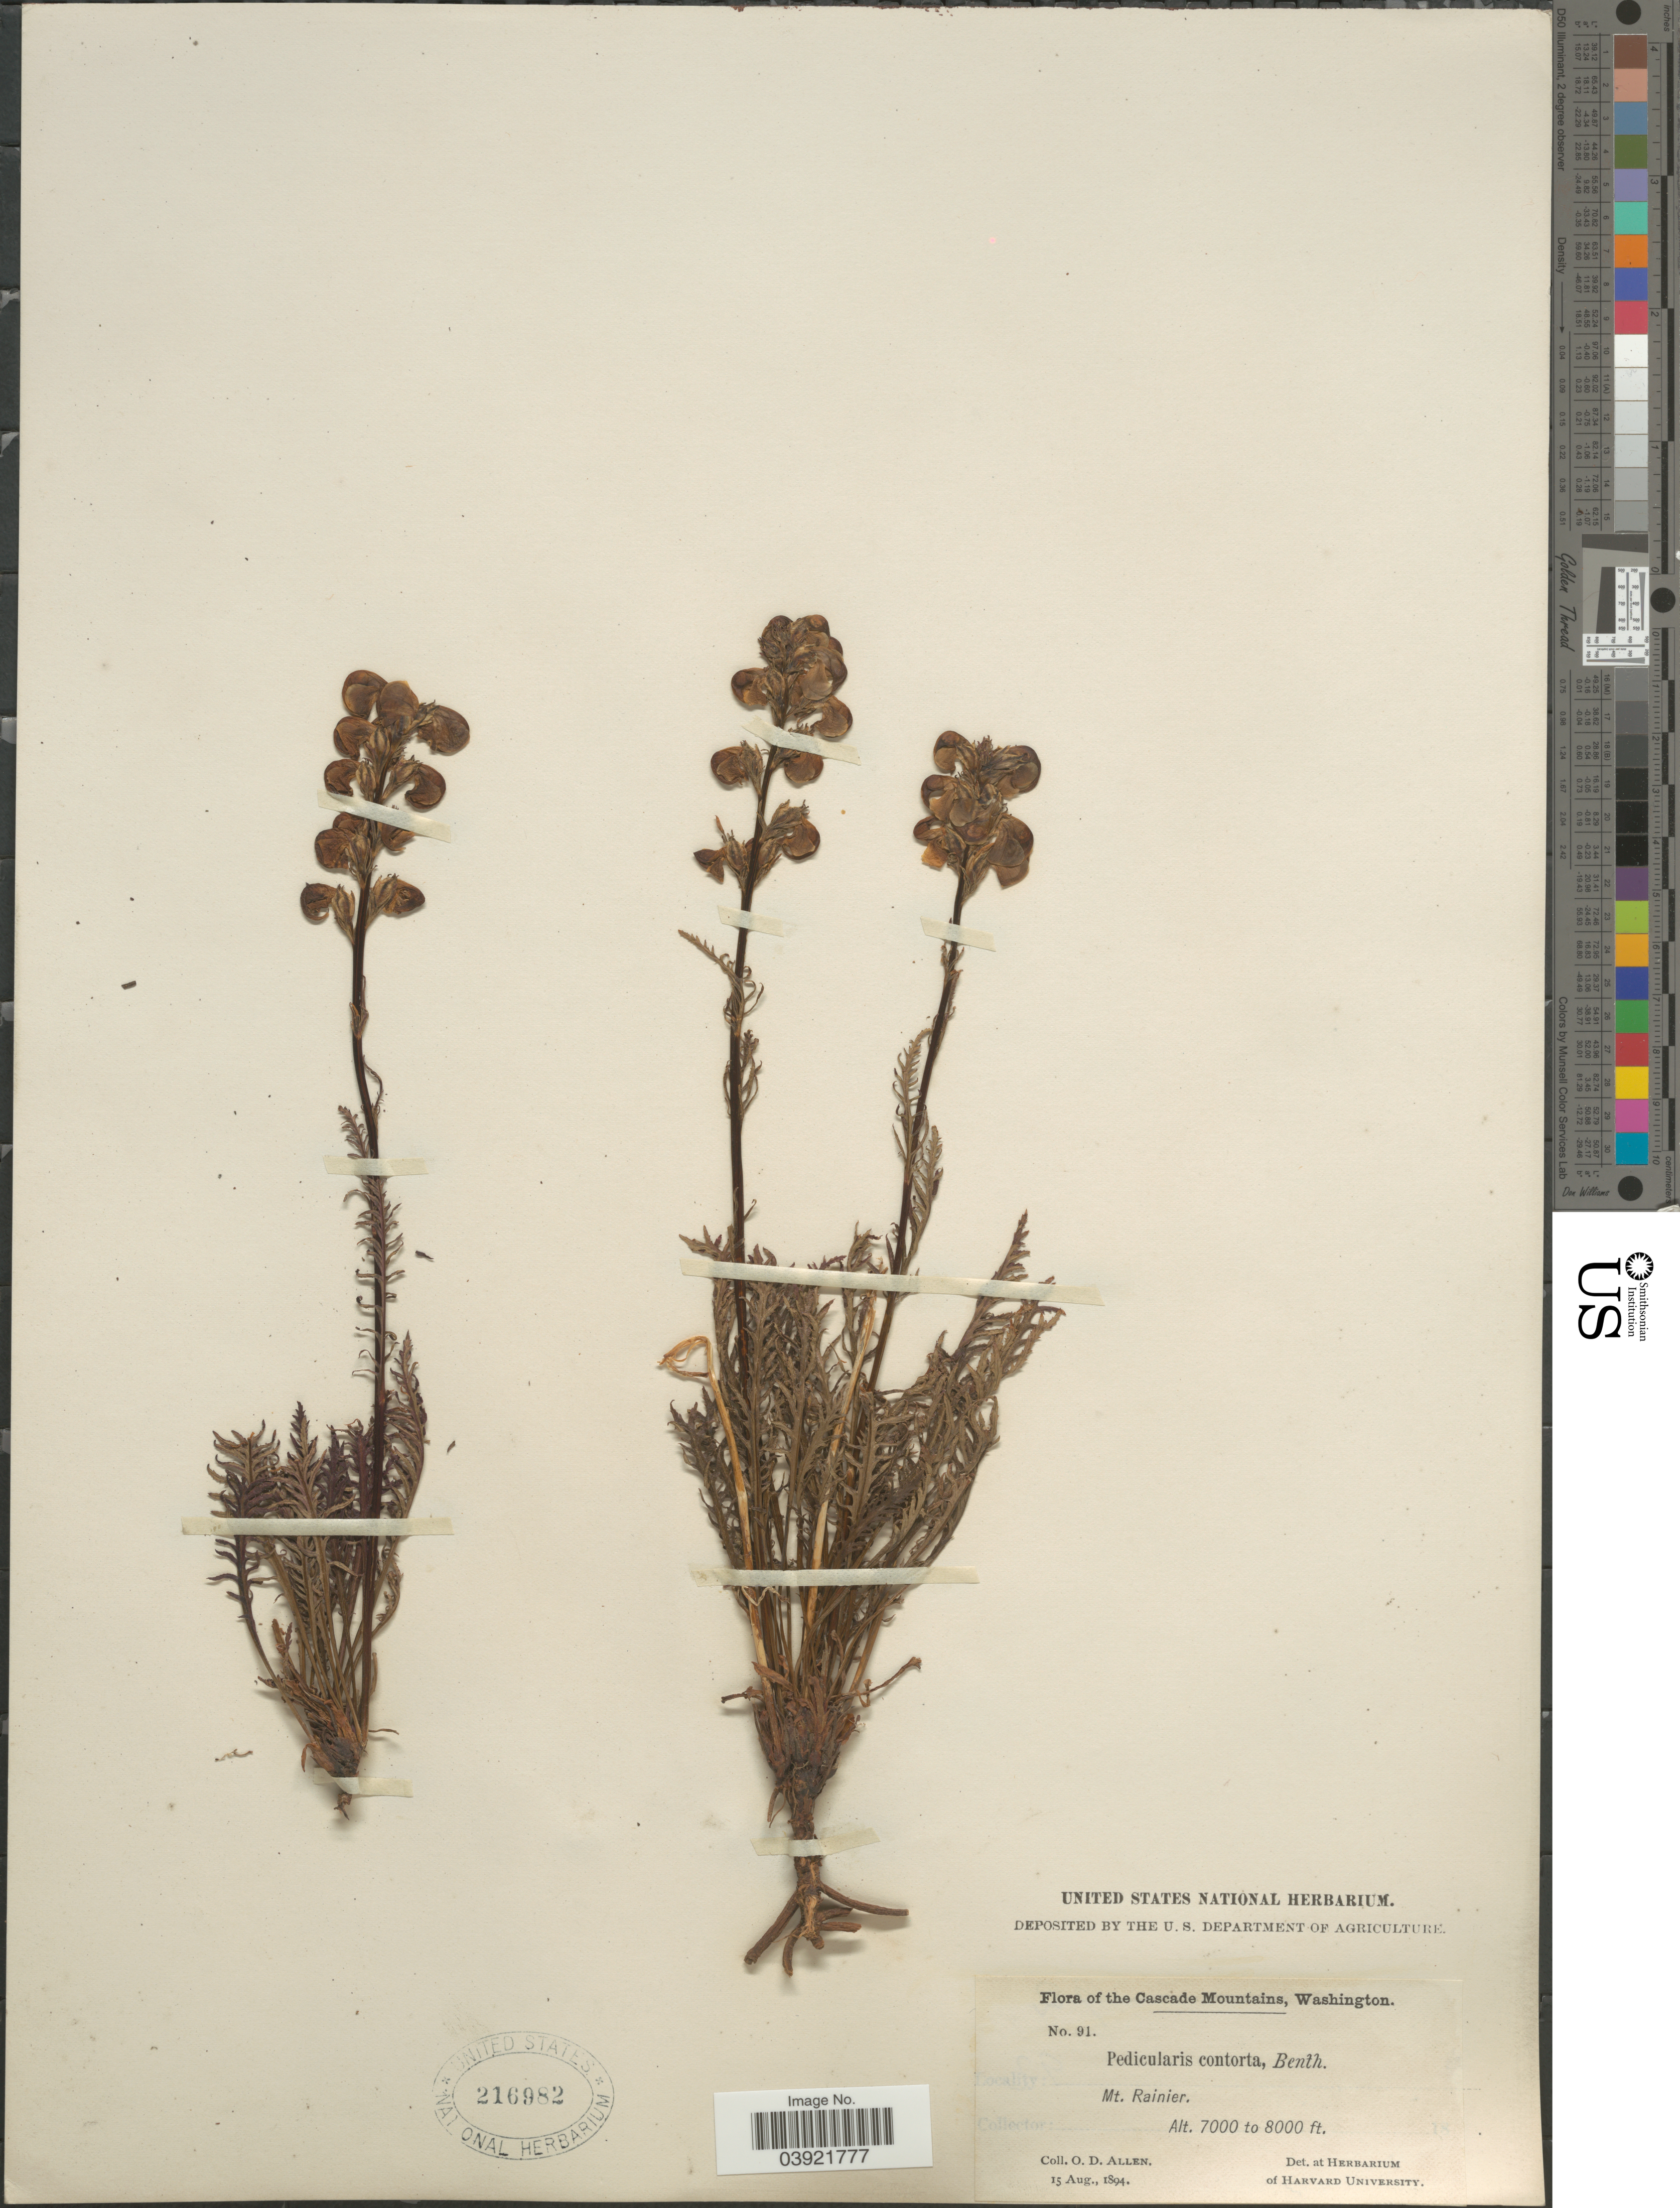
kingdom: Plantae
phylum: Tracheophyta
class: Magnoliopsida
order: Lamiales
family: Orobanchaceae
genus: Pedicularis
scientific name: Pedicularis contorta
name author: Benth.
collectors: O. D. Allen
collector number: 91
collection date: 1894-08-15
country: United States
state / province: Washington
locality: The Cascade Mountains. Mt. Rainier.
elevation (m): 2134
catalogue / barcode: US 216982